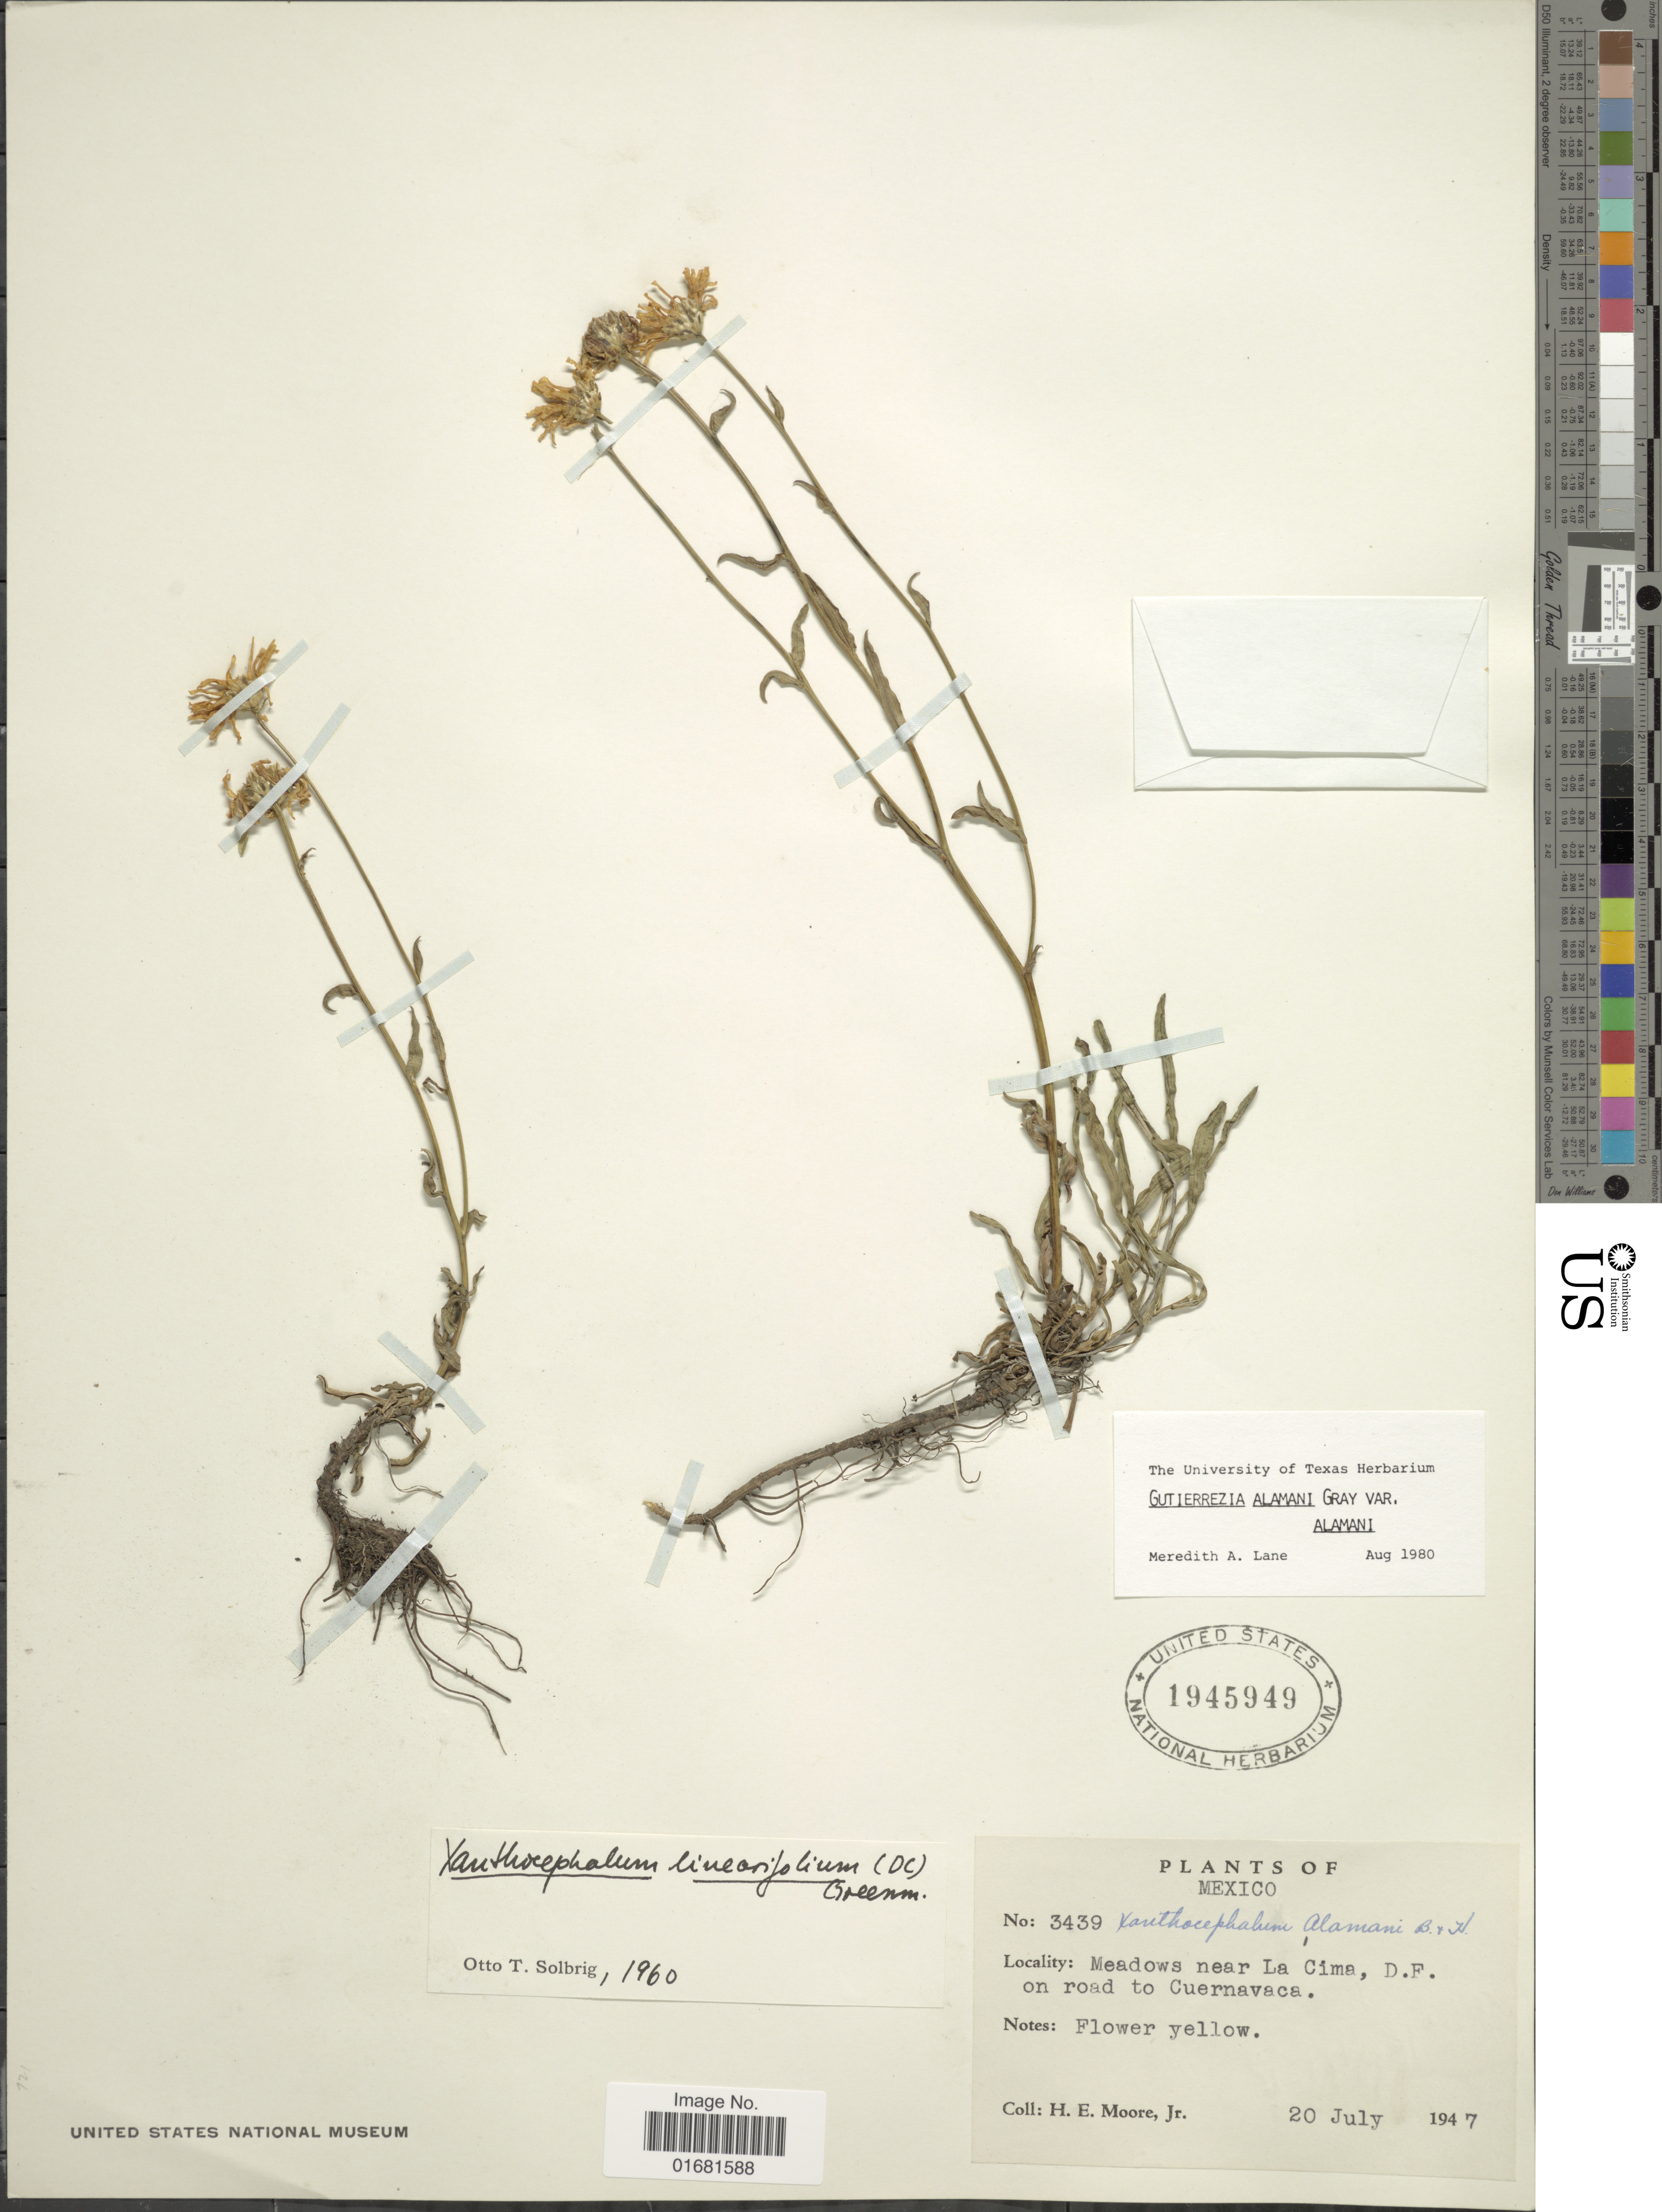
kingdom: Plantae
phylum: Tracheophyta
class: Magnoliopsida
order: Asterales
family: Asteraceae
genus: Gutierrezia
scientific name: Gutierrezia alamanii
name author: A. Gray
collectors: H. Moore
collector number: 3439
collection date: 1947-07-20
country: Mexico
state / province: Distrito Federal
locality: Meadows near La Cima, D. F. on road to Cuernavaca. México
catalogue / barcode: US 1945949